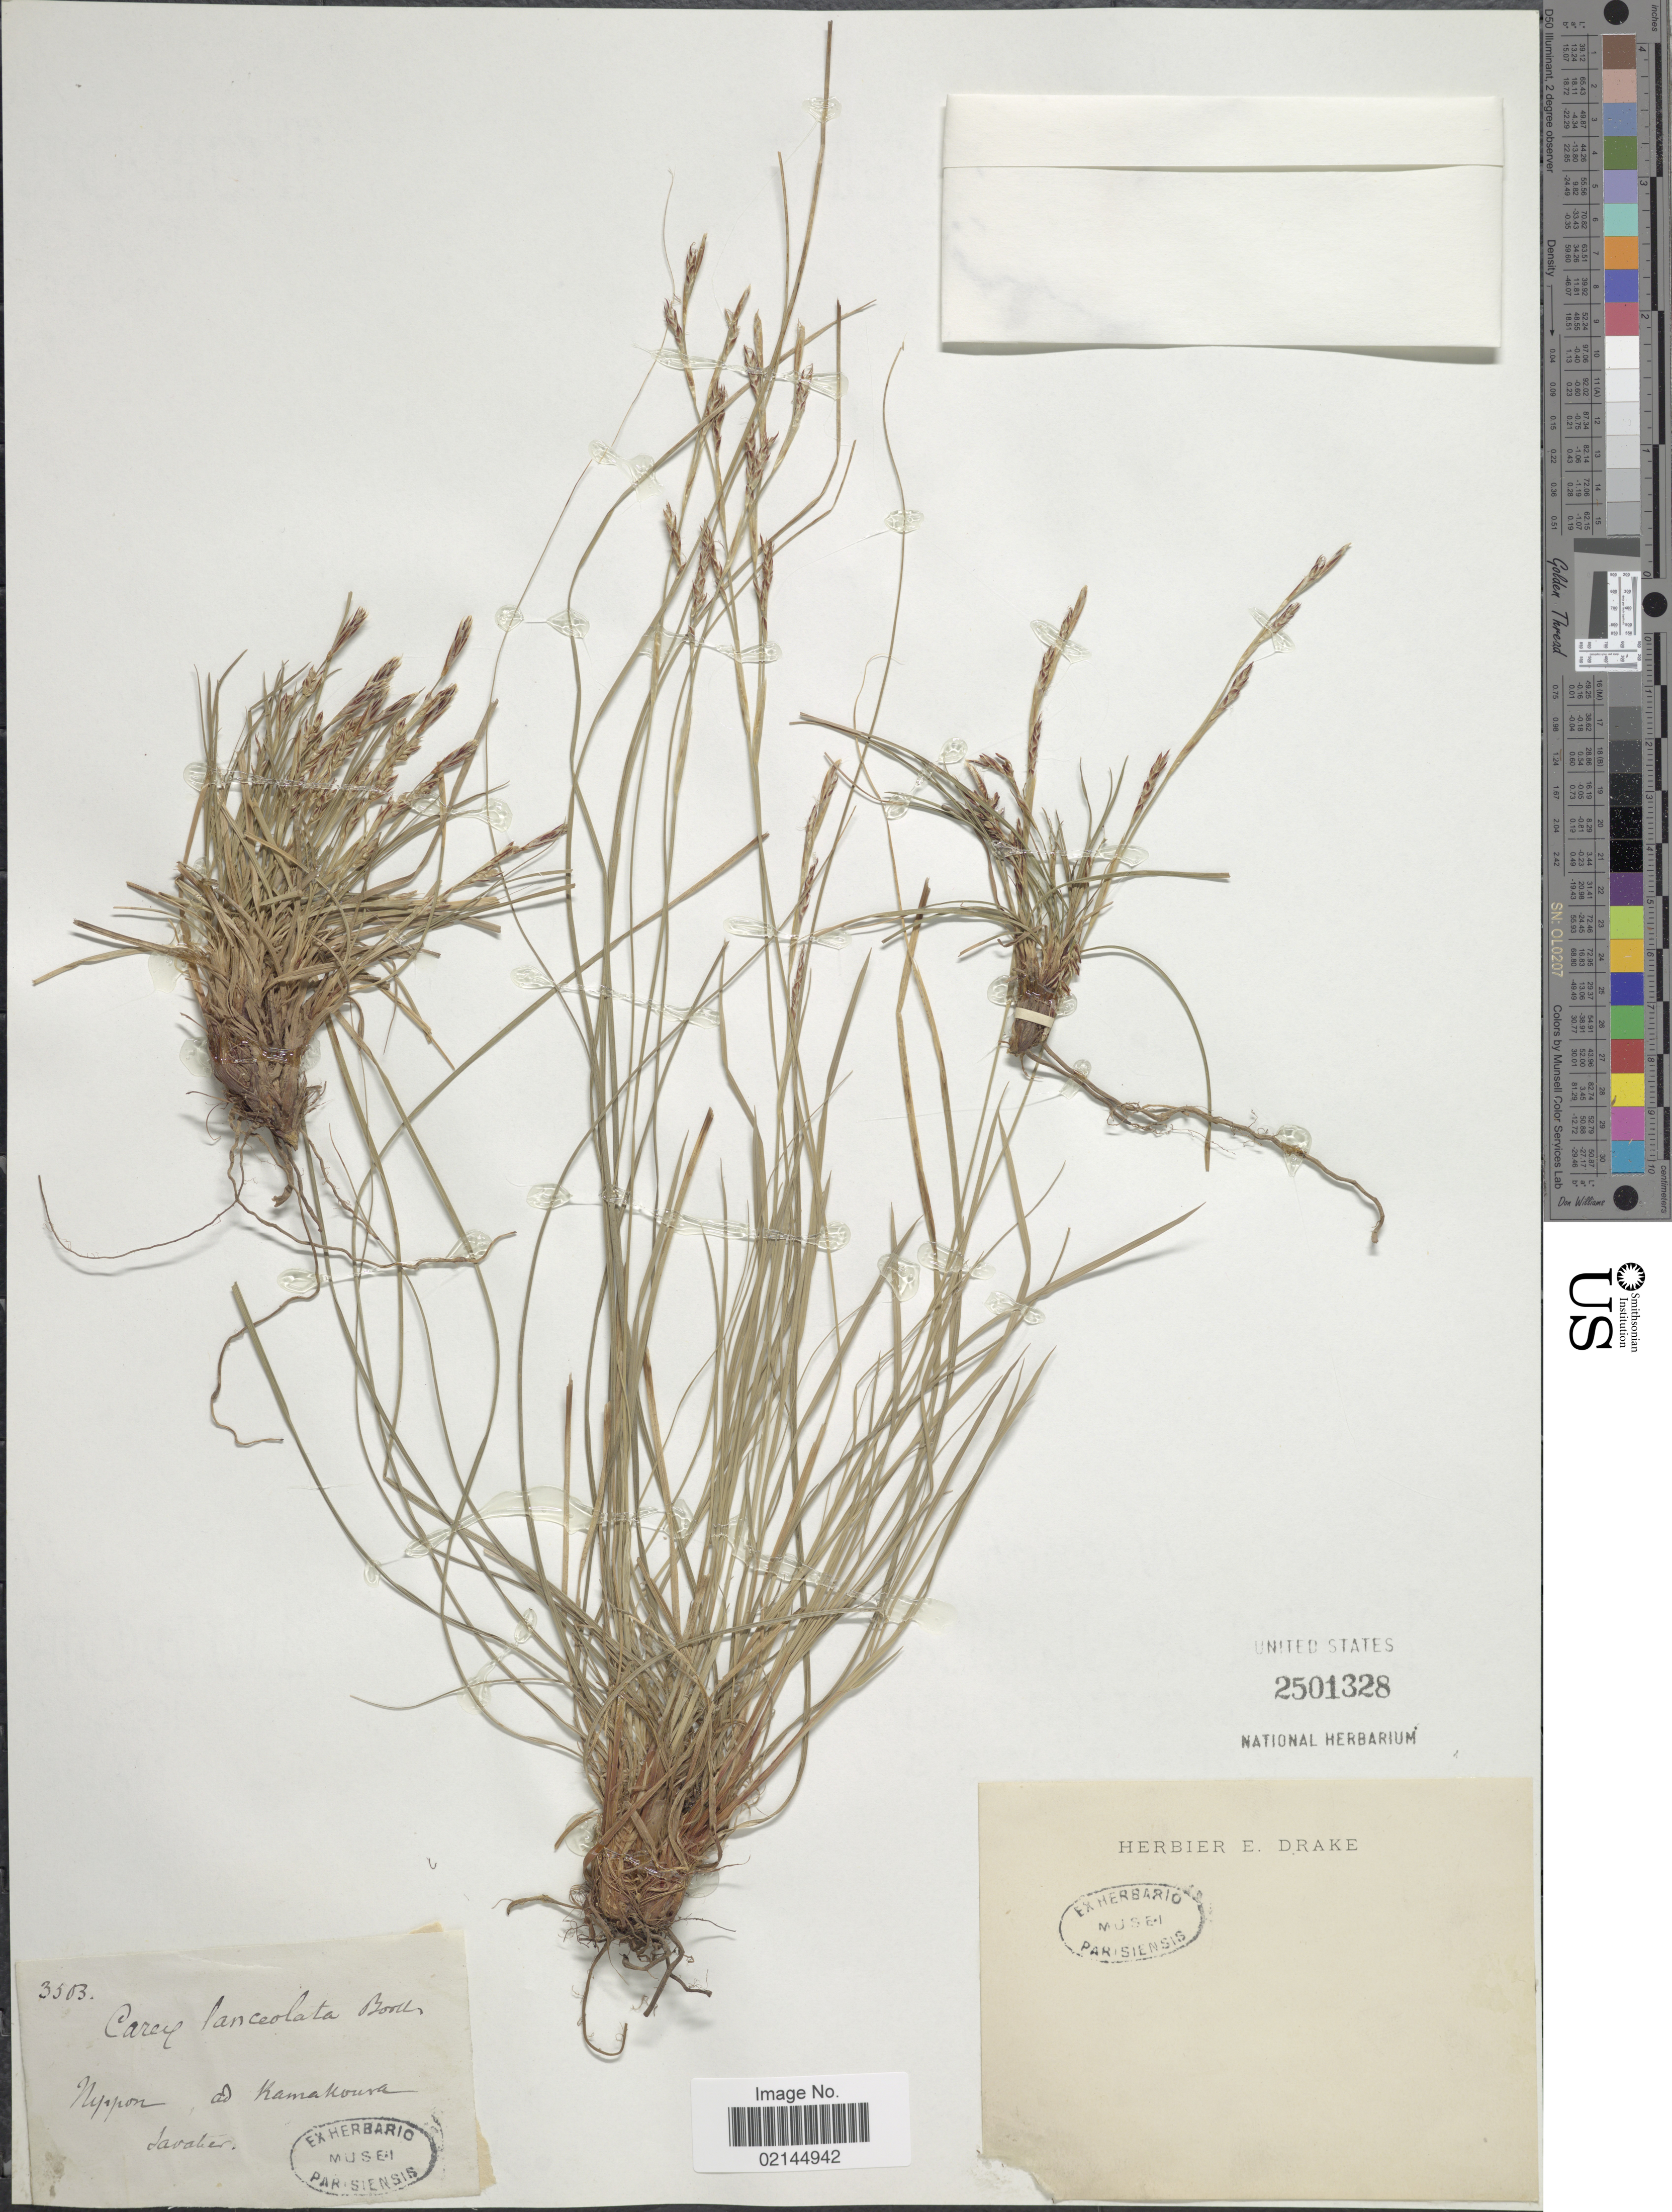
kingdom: Plantae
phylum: Tracheophyta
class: Liliopsida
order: Poales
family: Cyperaceae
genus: Carex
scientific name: Carex lanceolata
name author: Boott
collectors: Savatier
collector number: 3503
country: Japan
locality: Nippon, ad Kamakoura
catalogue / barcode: US 2501328